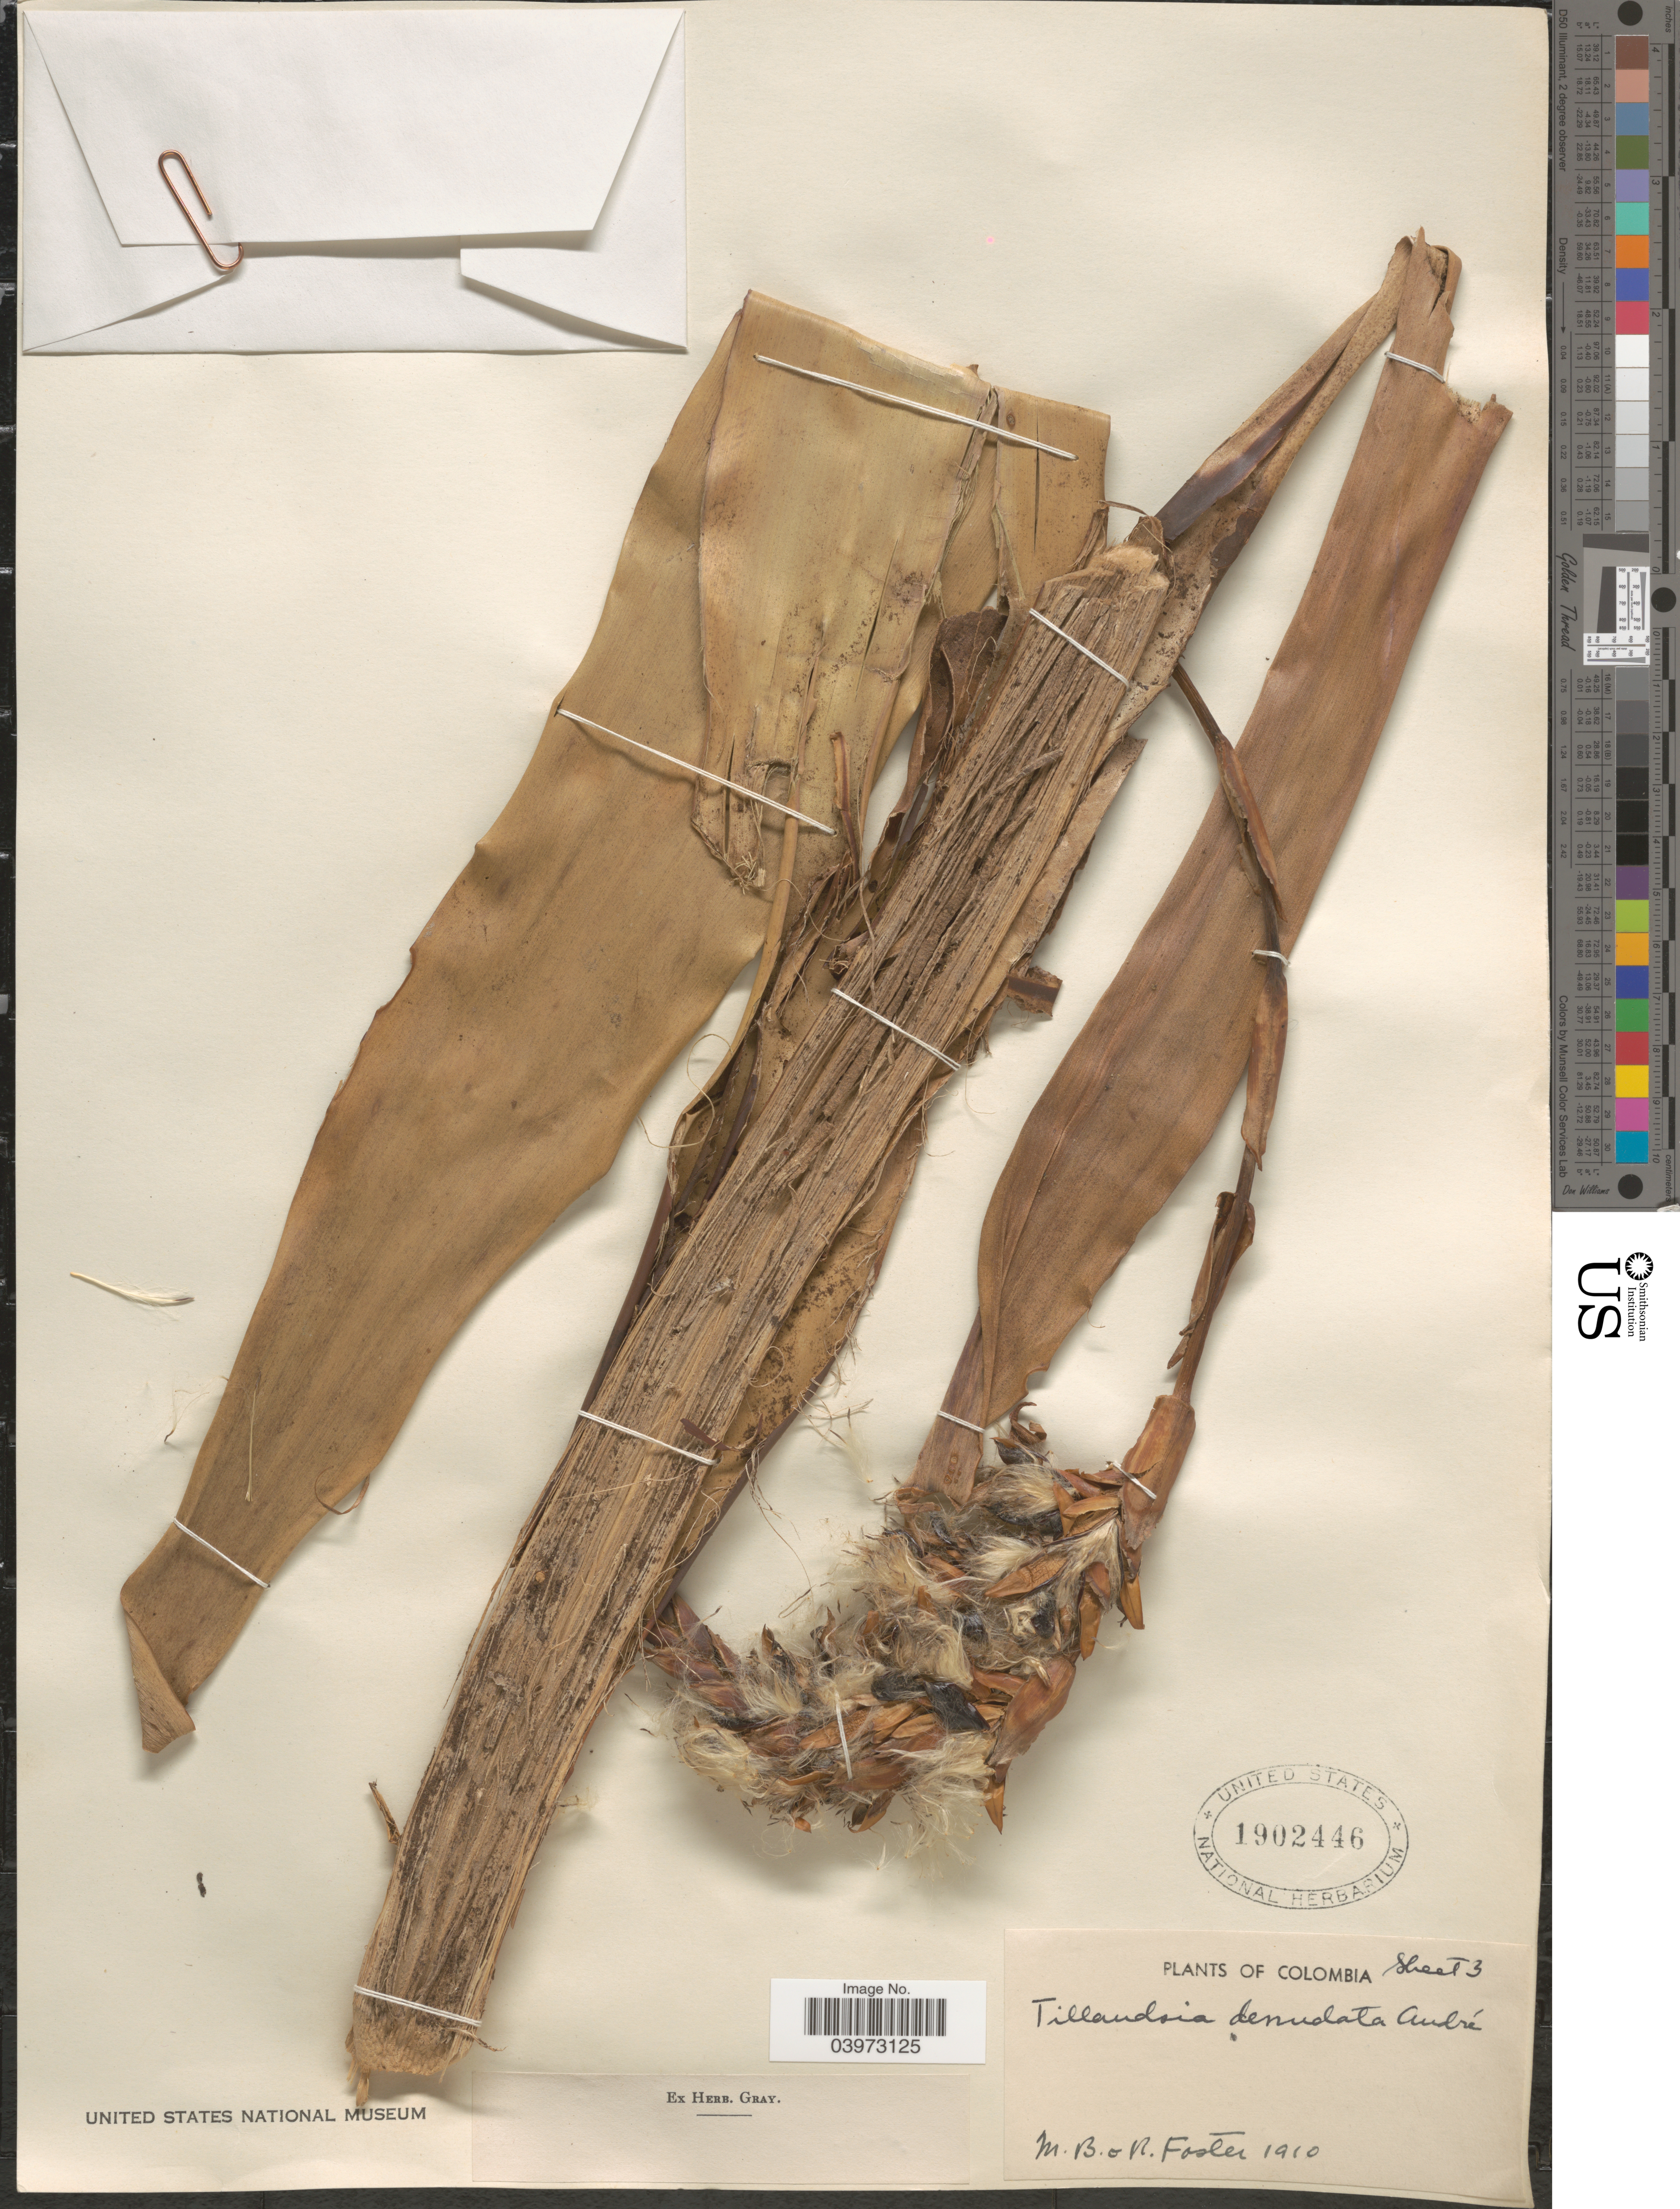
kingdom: Plantae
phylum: Tracheophyta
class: Liliopsida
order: Poales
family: Bromeliaceae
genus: Tillandsia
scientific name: Tillandsia denudata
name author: André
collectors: M. B. Foster & R. Foster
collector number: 1910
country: Colombia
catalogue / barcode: US 1902446